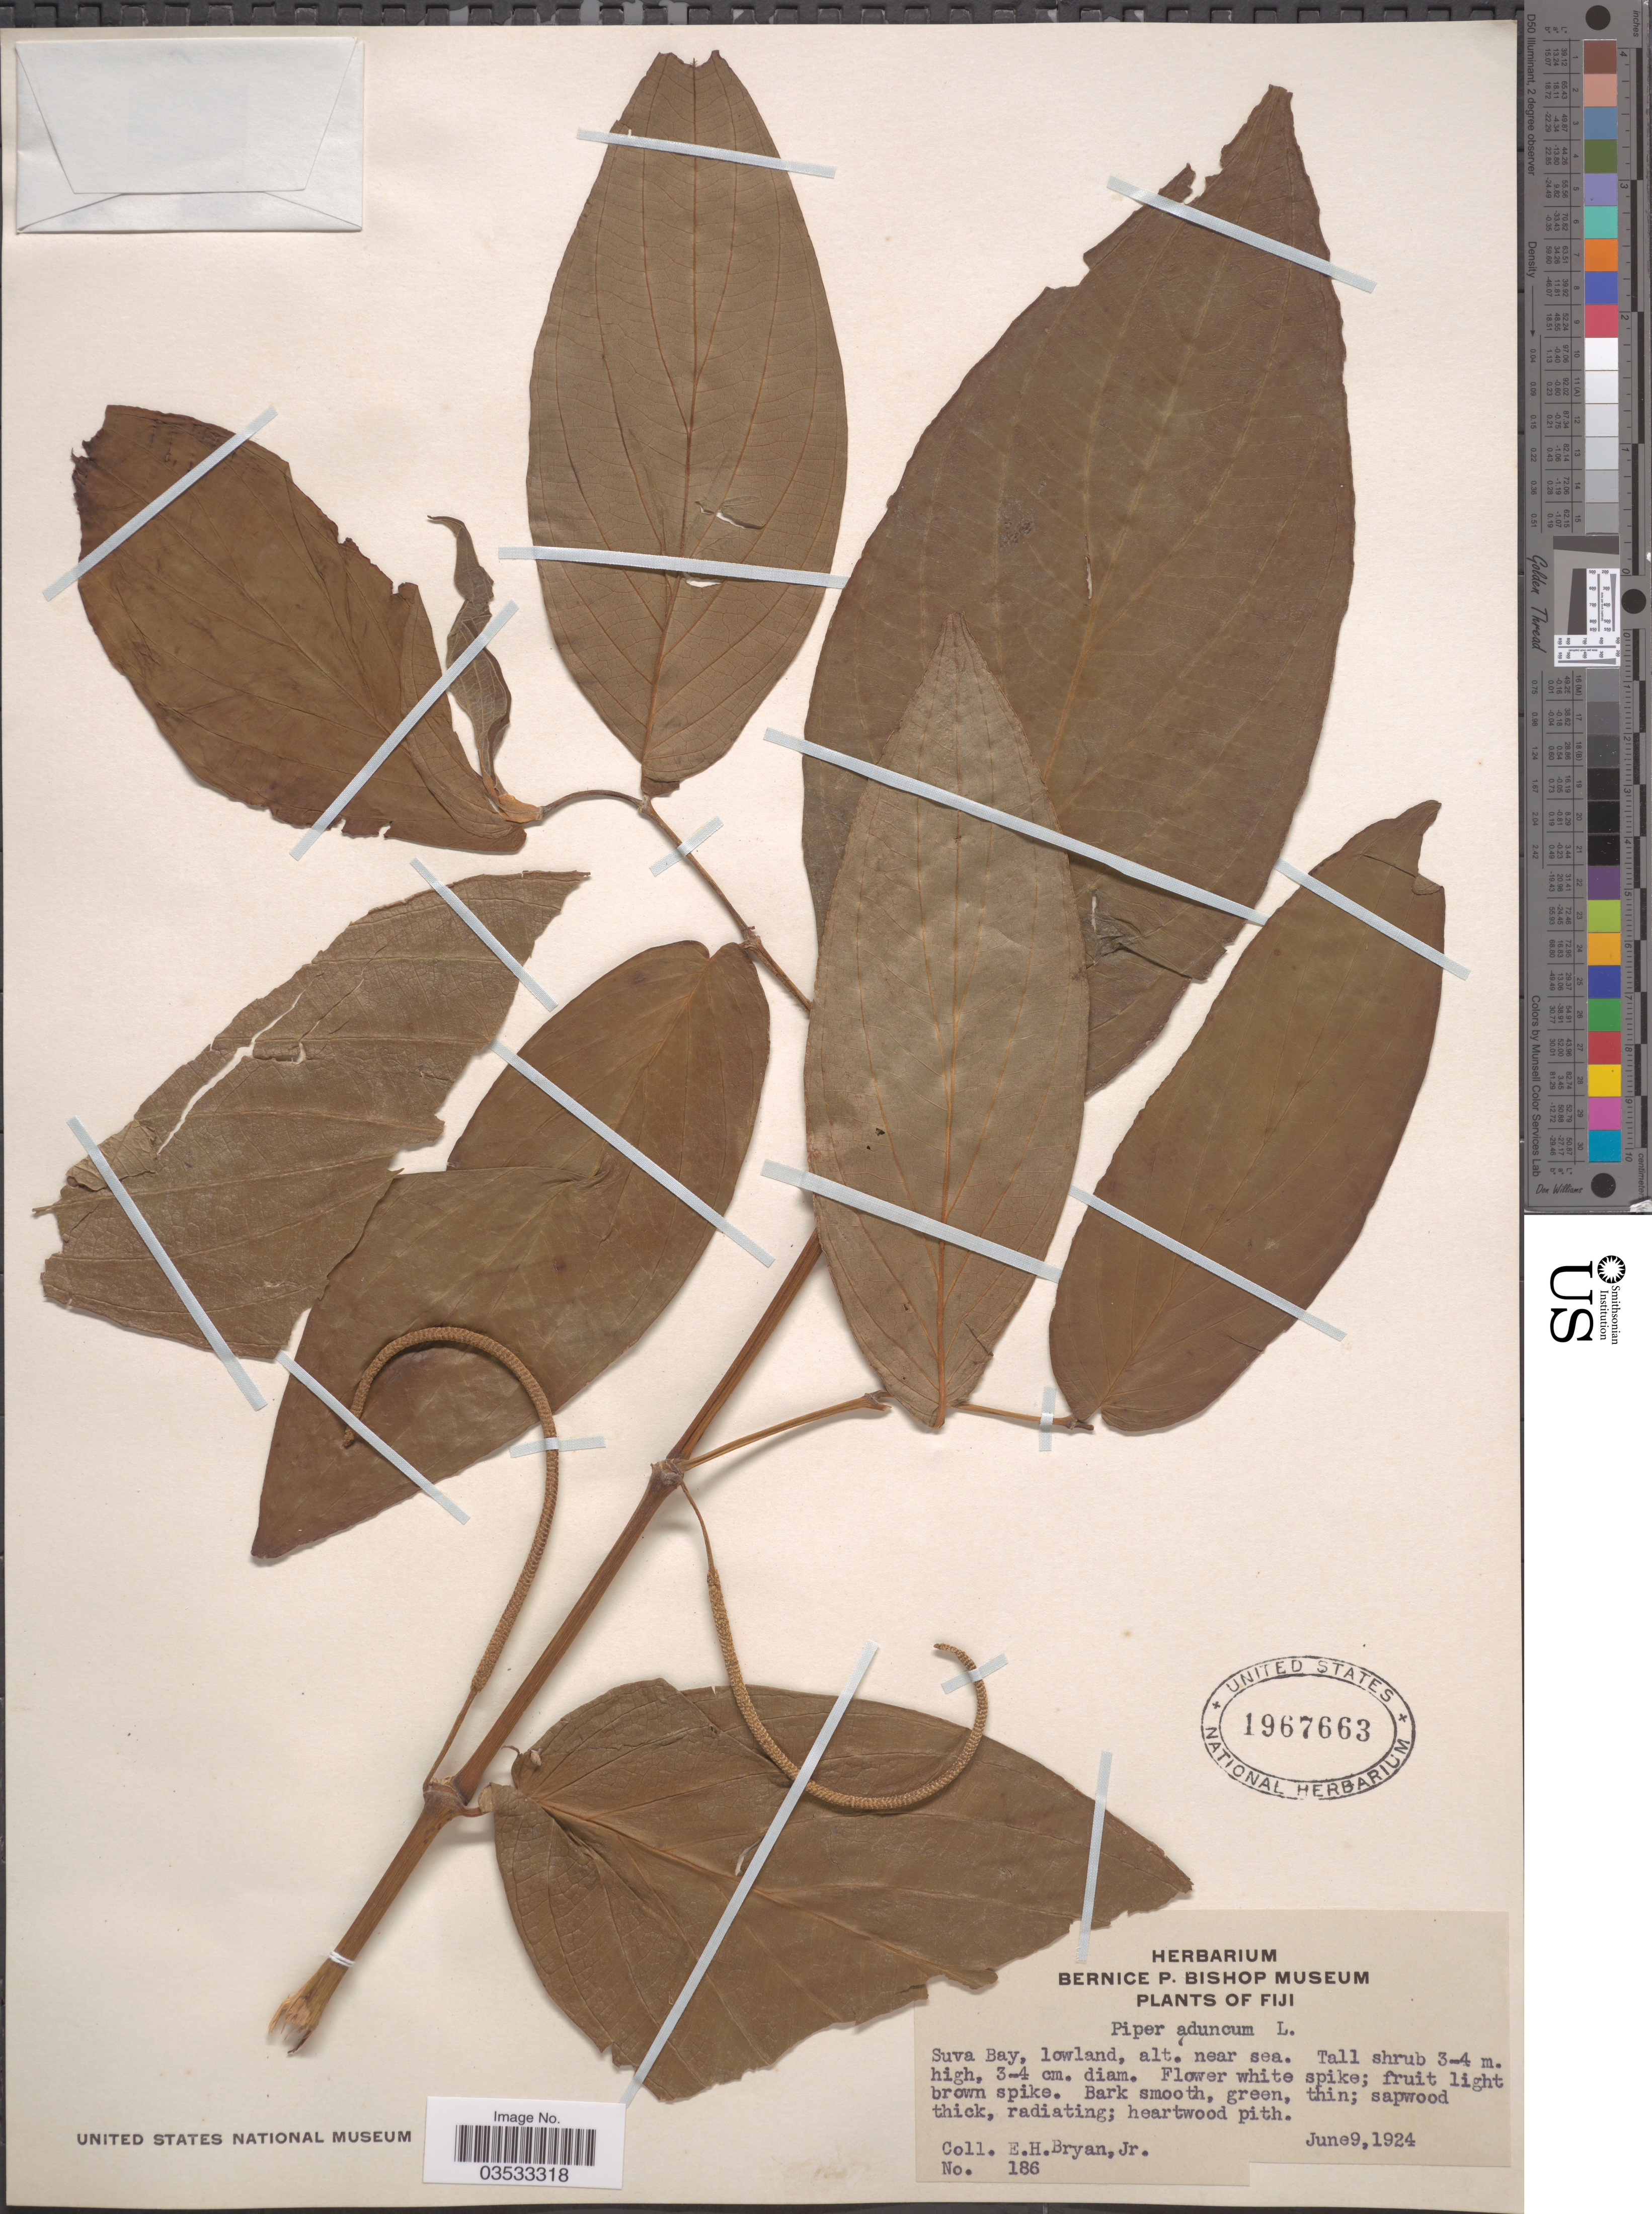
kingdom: Plantae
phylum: Tracheophyta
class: Magnoliopsida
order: Piperales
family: Piperaceae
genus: Piper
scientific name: Piper aduncum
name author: L.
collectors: E. Bryan Jr.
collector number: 186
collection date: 1924-06-09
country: Fiji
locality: Suva Bay.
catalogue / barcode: US 1967663